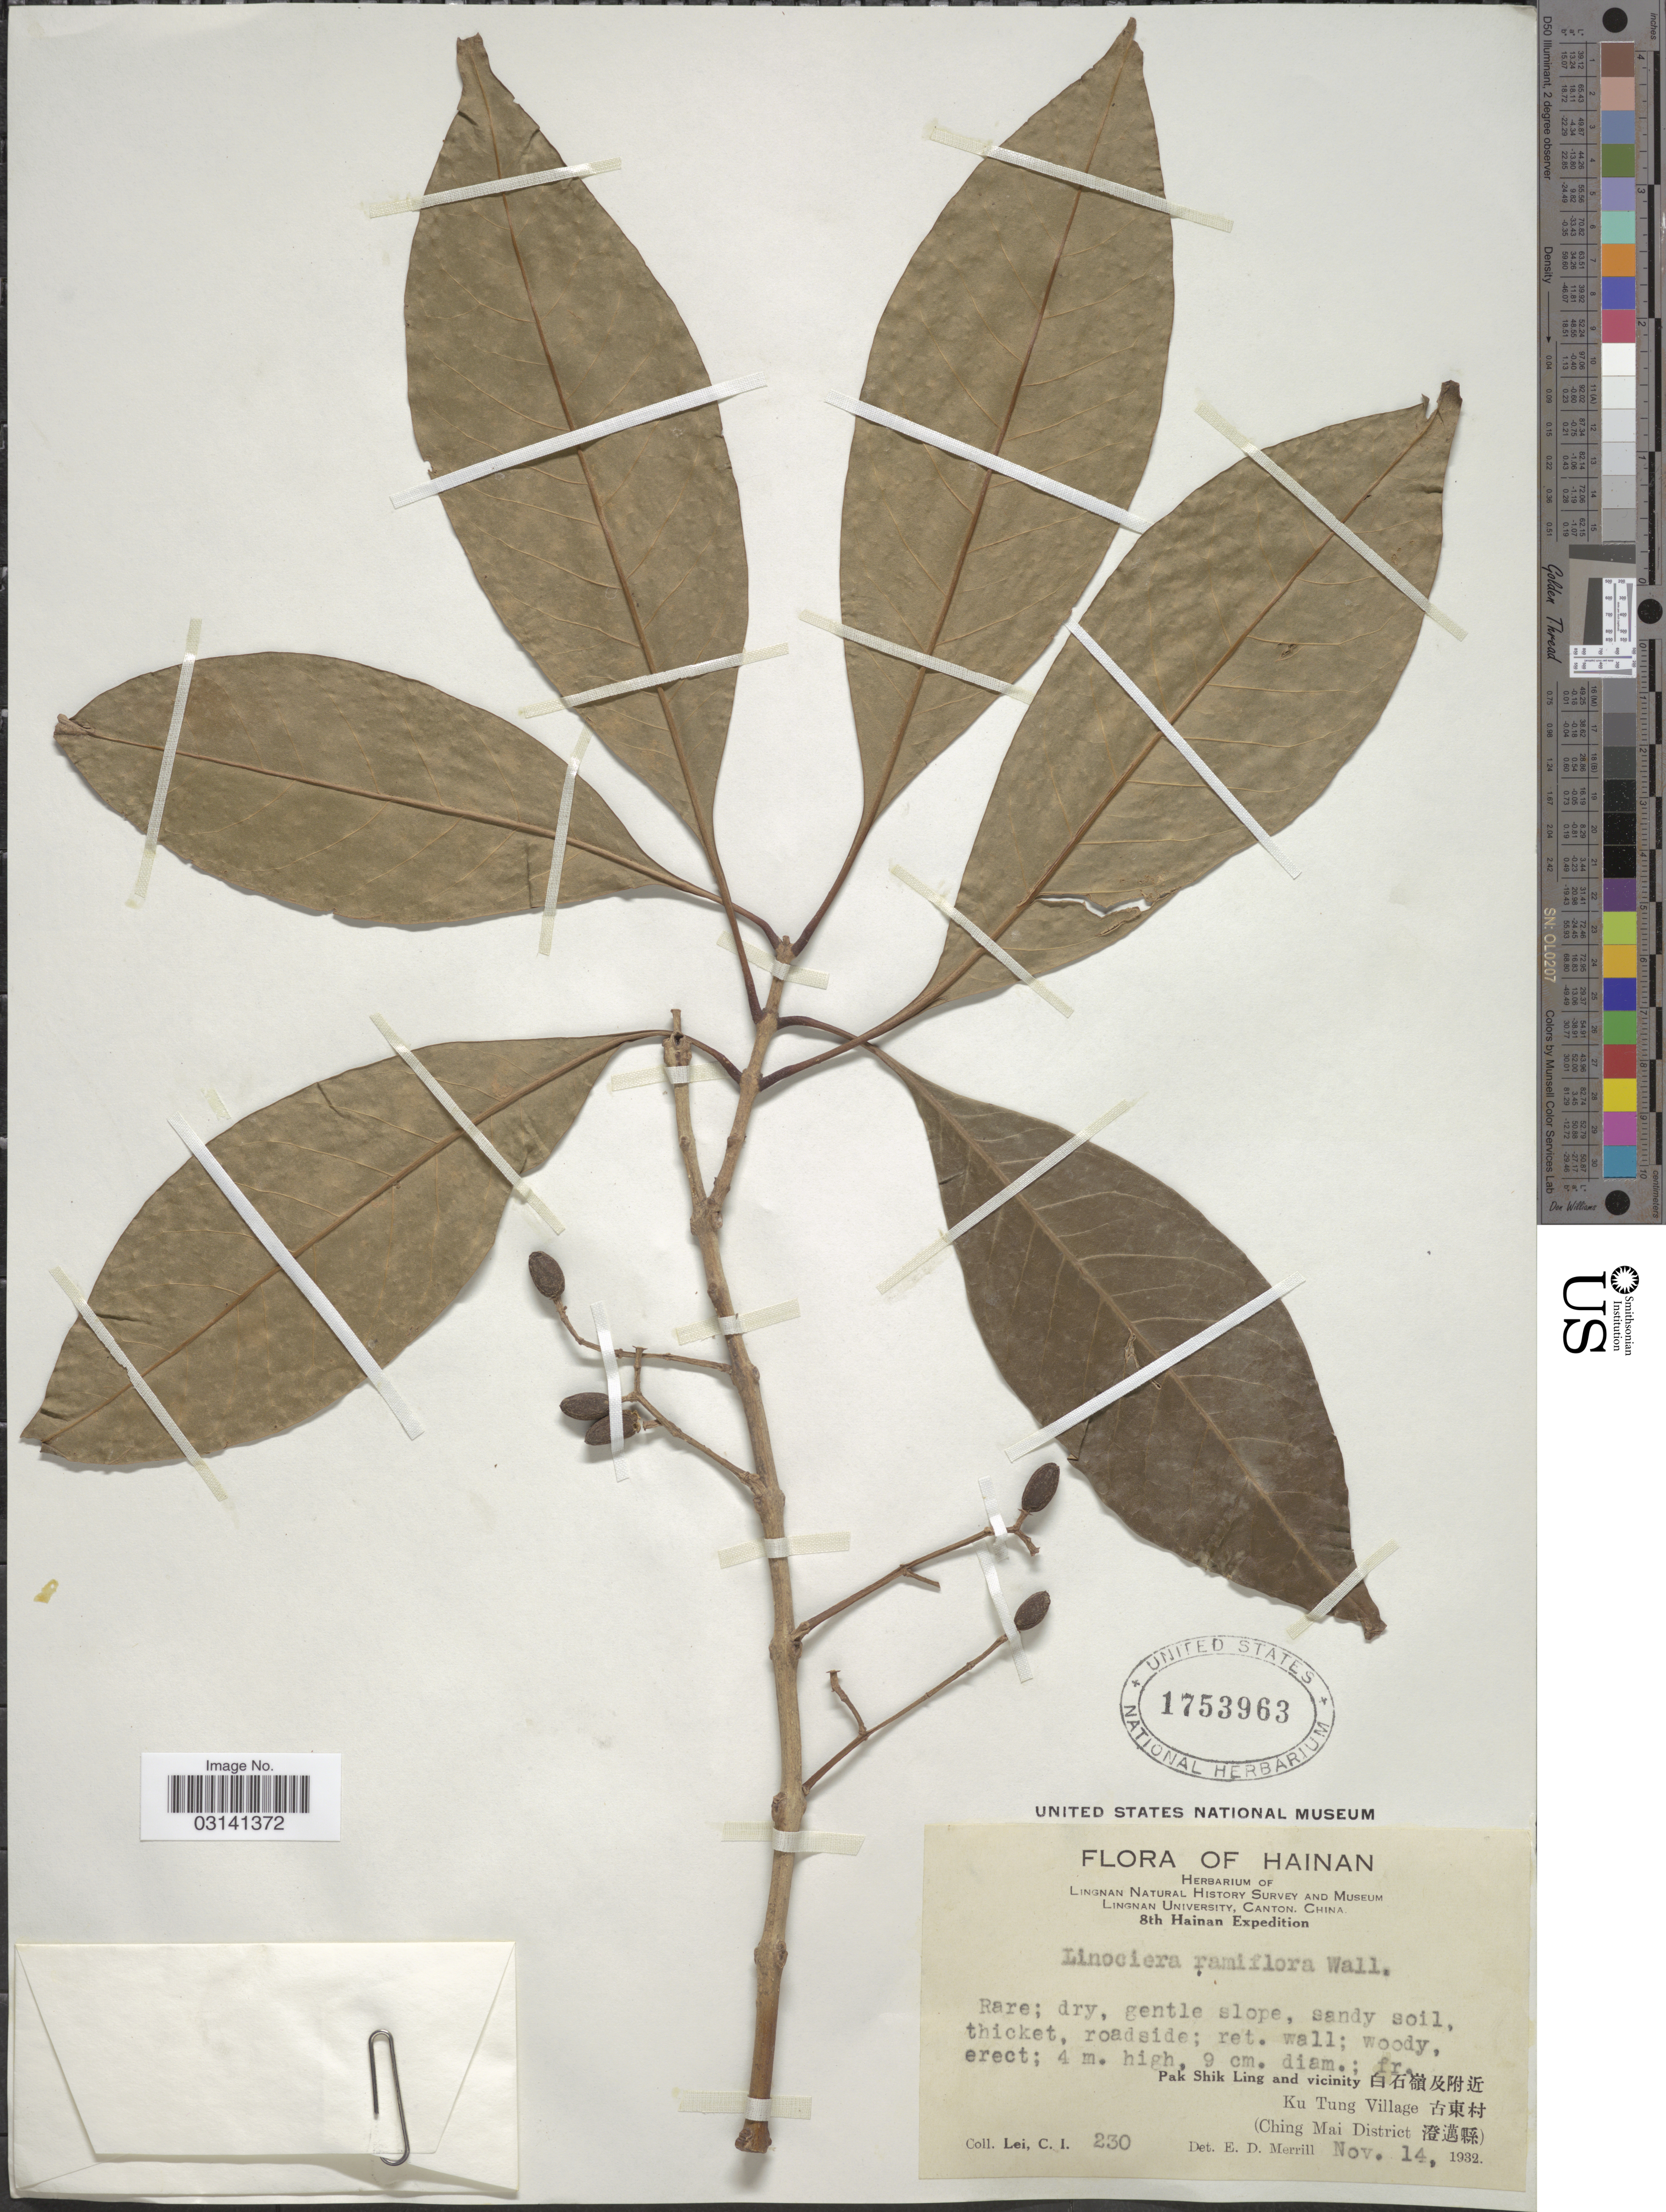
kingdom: Plantae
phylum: Tracheophyta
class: Magnoliopsida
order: Lamiales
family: Oleaceae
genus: Chionanthus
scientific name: Chionanthus ramiflorus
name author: Roxb.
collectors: C. I. Lei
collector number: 230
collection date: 1932-11-14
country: China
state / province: Hainan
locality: Pak Shik Ling and vicinity X, Ku Tung Village X, (Ching Mai District X).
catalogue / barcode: US 1753963